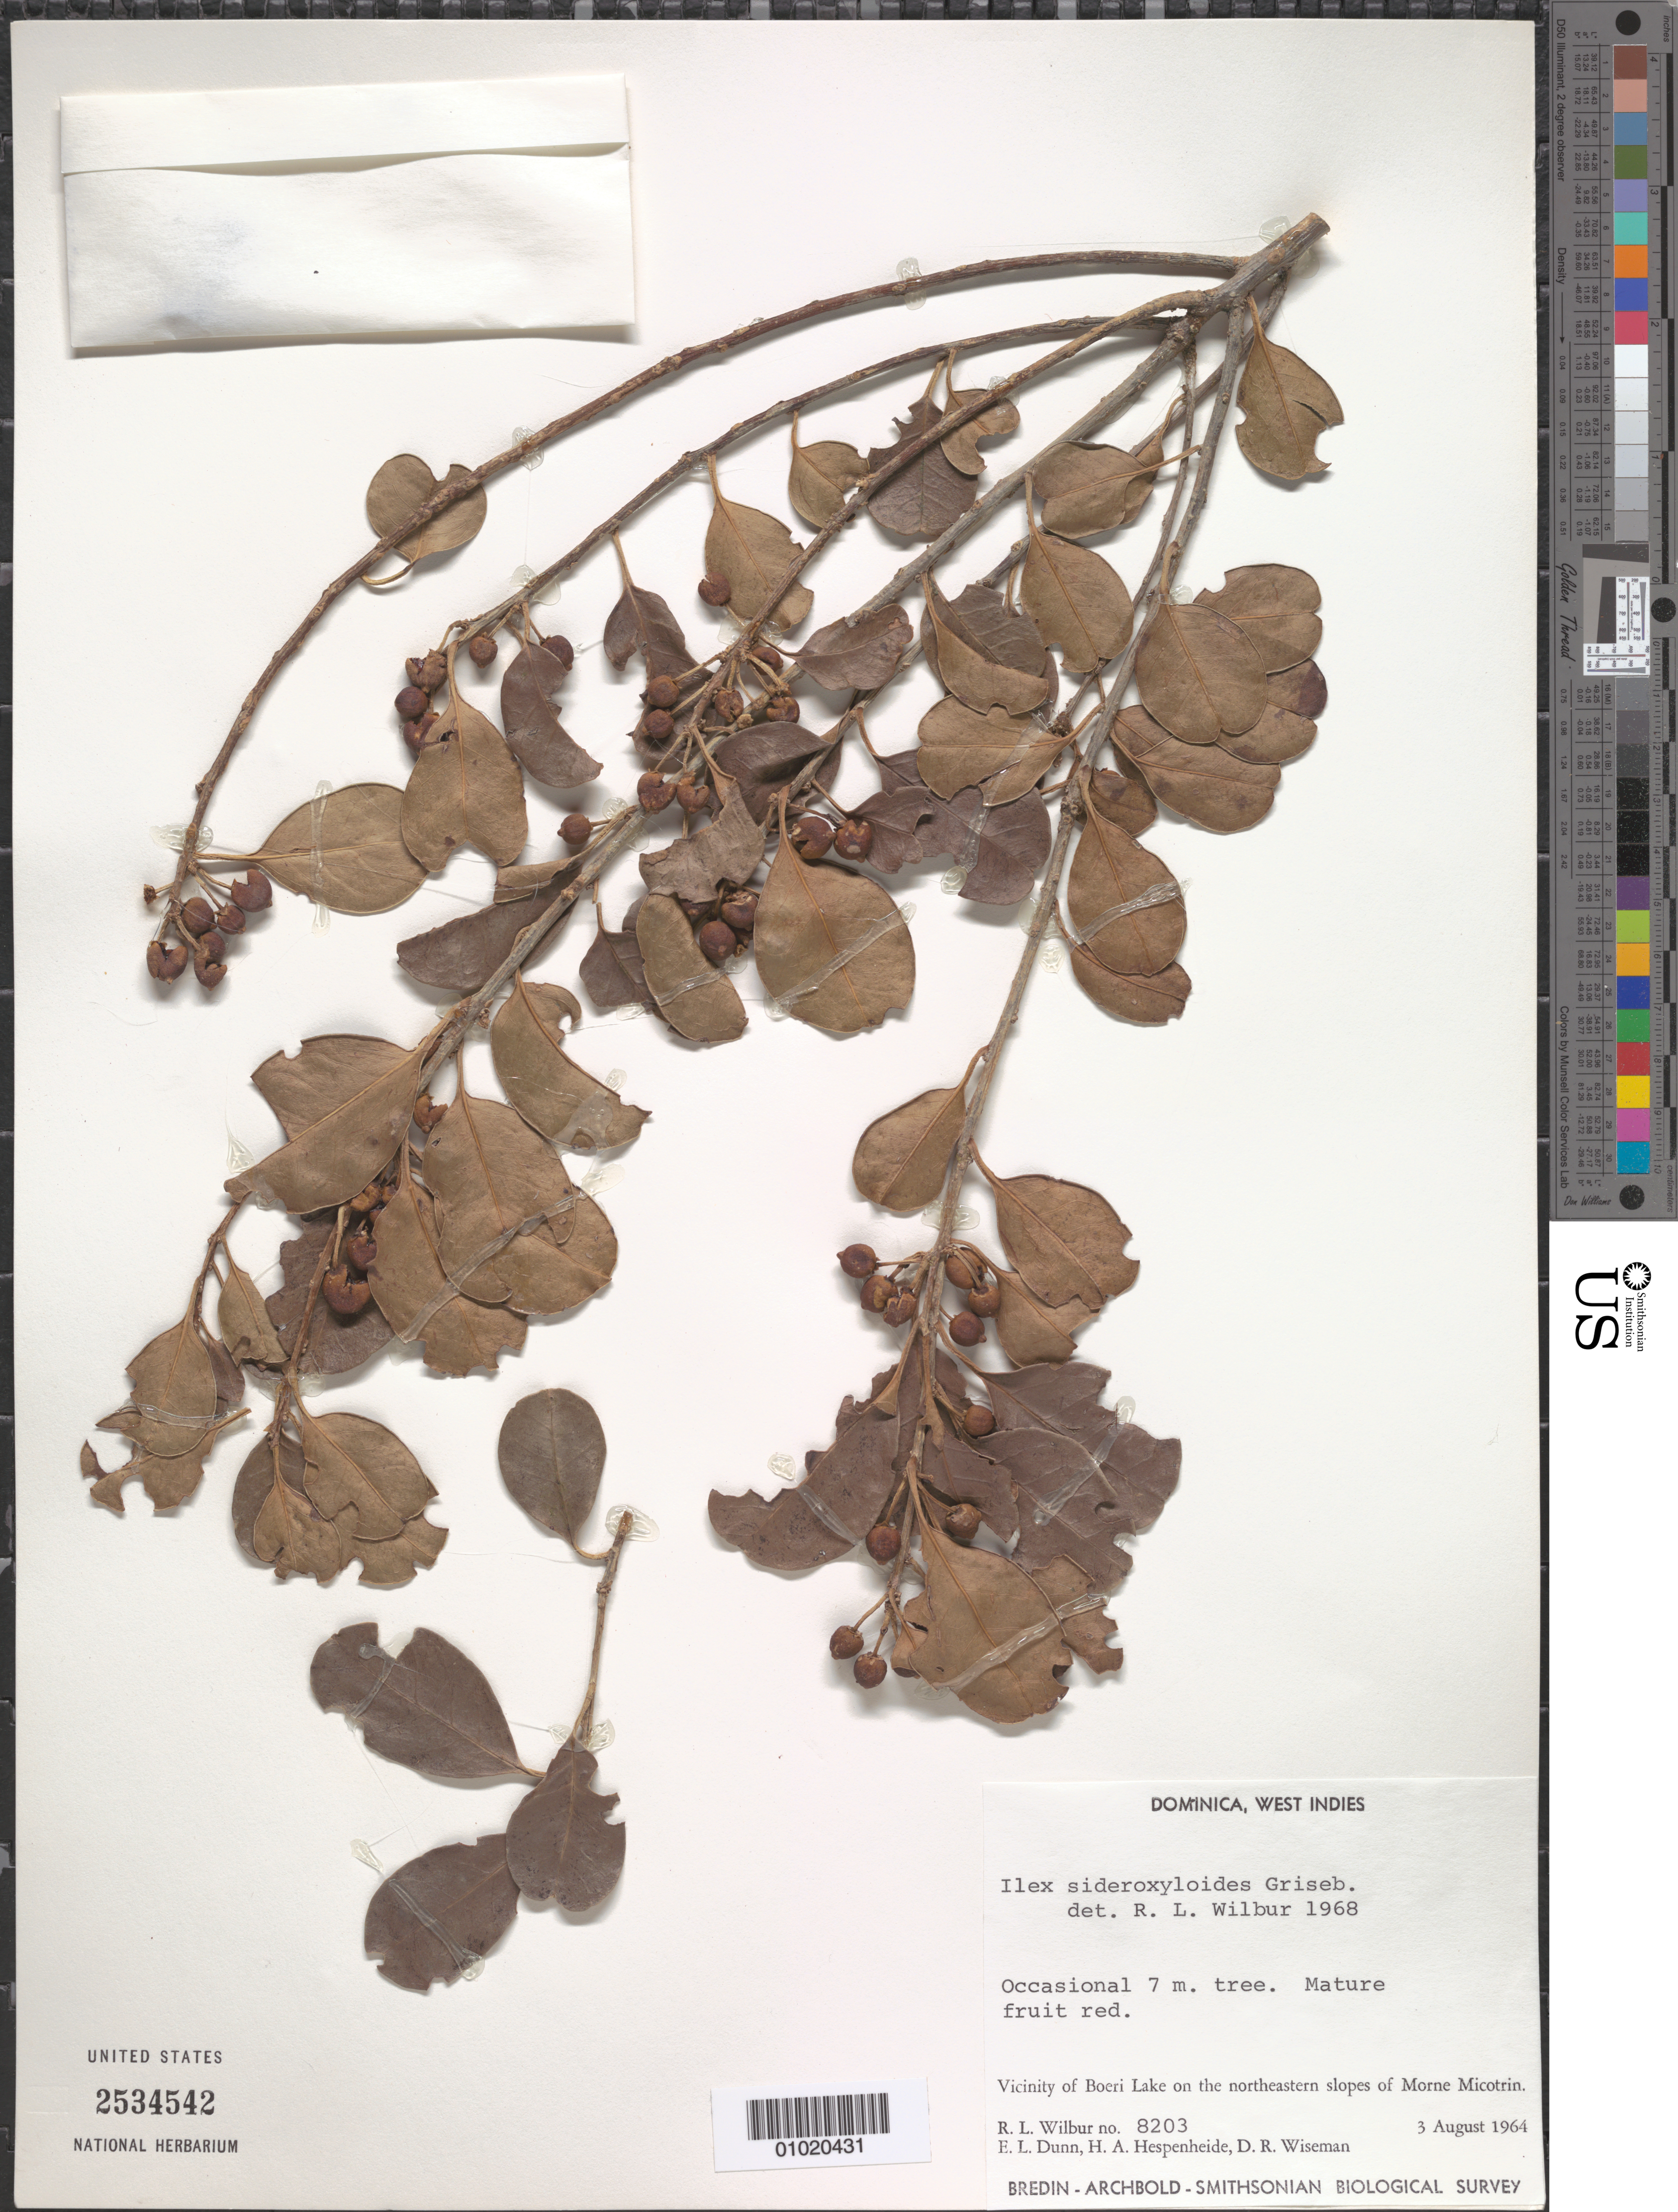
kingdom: Plantae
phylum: Tracheophyta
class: Magnoliopsida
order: Aquifoliales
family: Aquifoliaceae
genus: Ilex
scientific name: Ilex sideroxyloides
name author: (Sw.) Griseb.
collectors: R. L. Wilbur, E. Dunn, H. A. Hespenheide & D. R. Wiseman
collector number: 8203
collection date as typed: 03 Aug 1964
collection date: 1964-08-03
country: Dominica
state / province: St. David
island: Dominica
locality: Vicinity of Boeri Lake on the northeastern slopes of Morne Micotrin.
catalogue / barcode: US 2534542